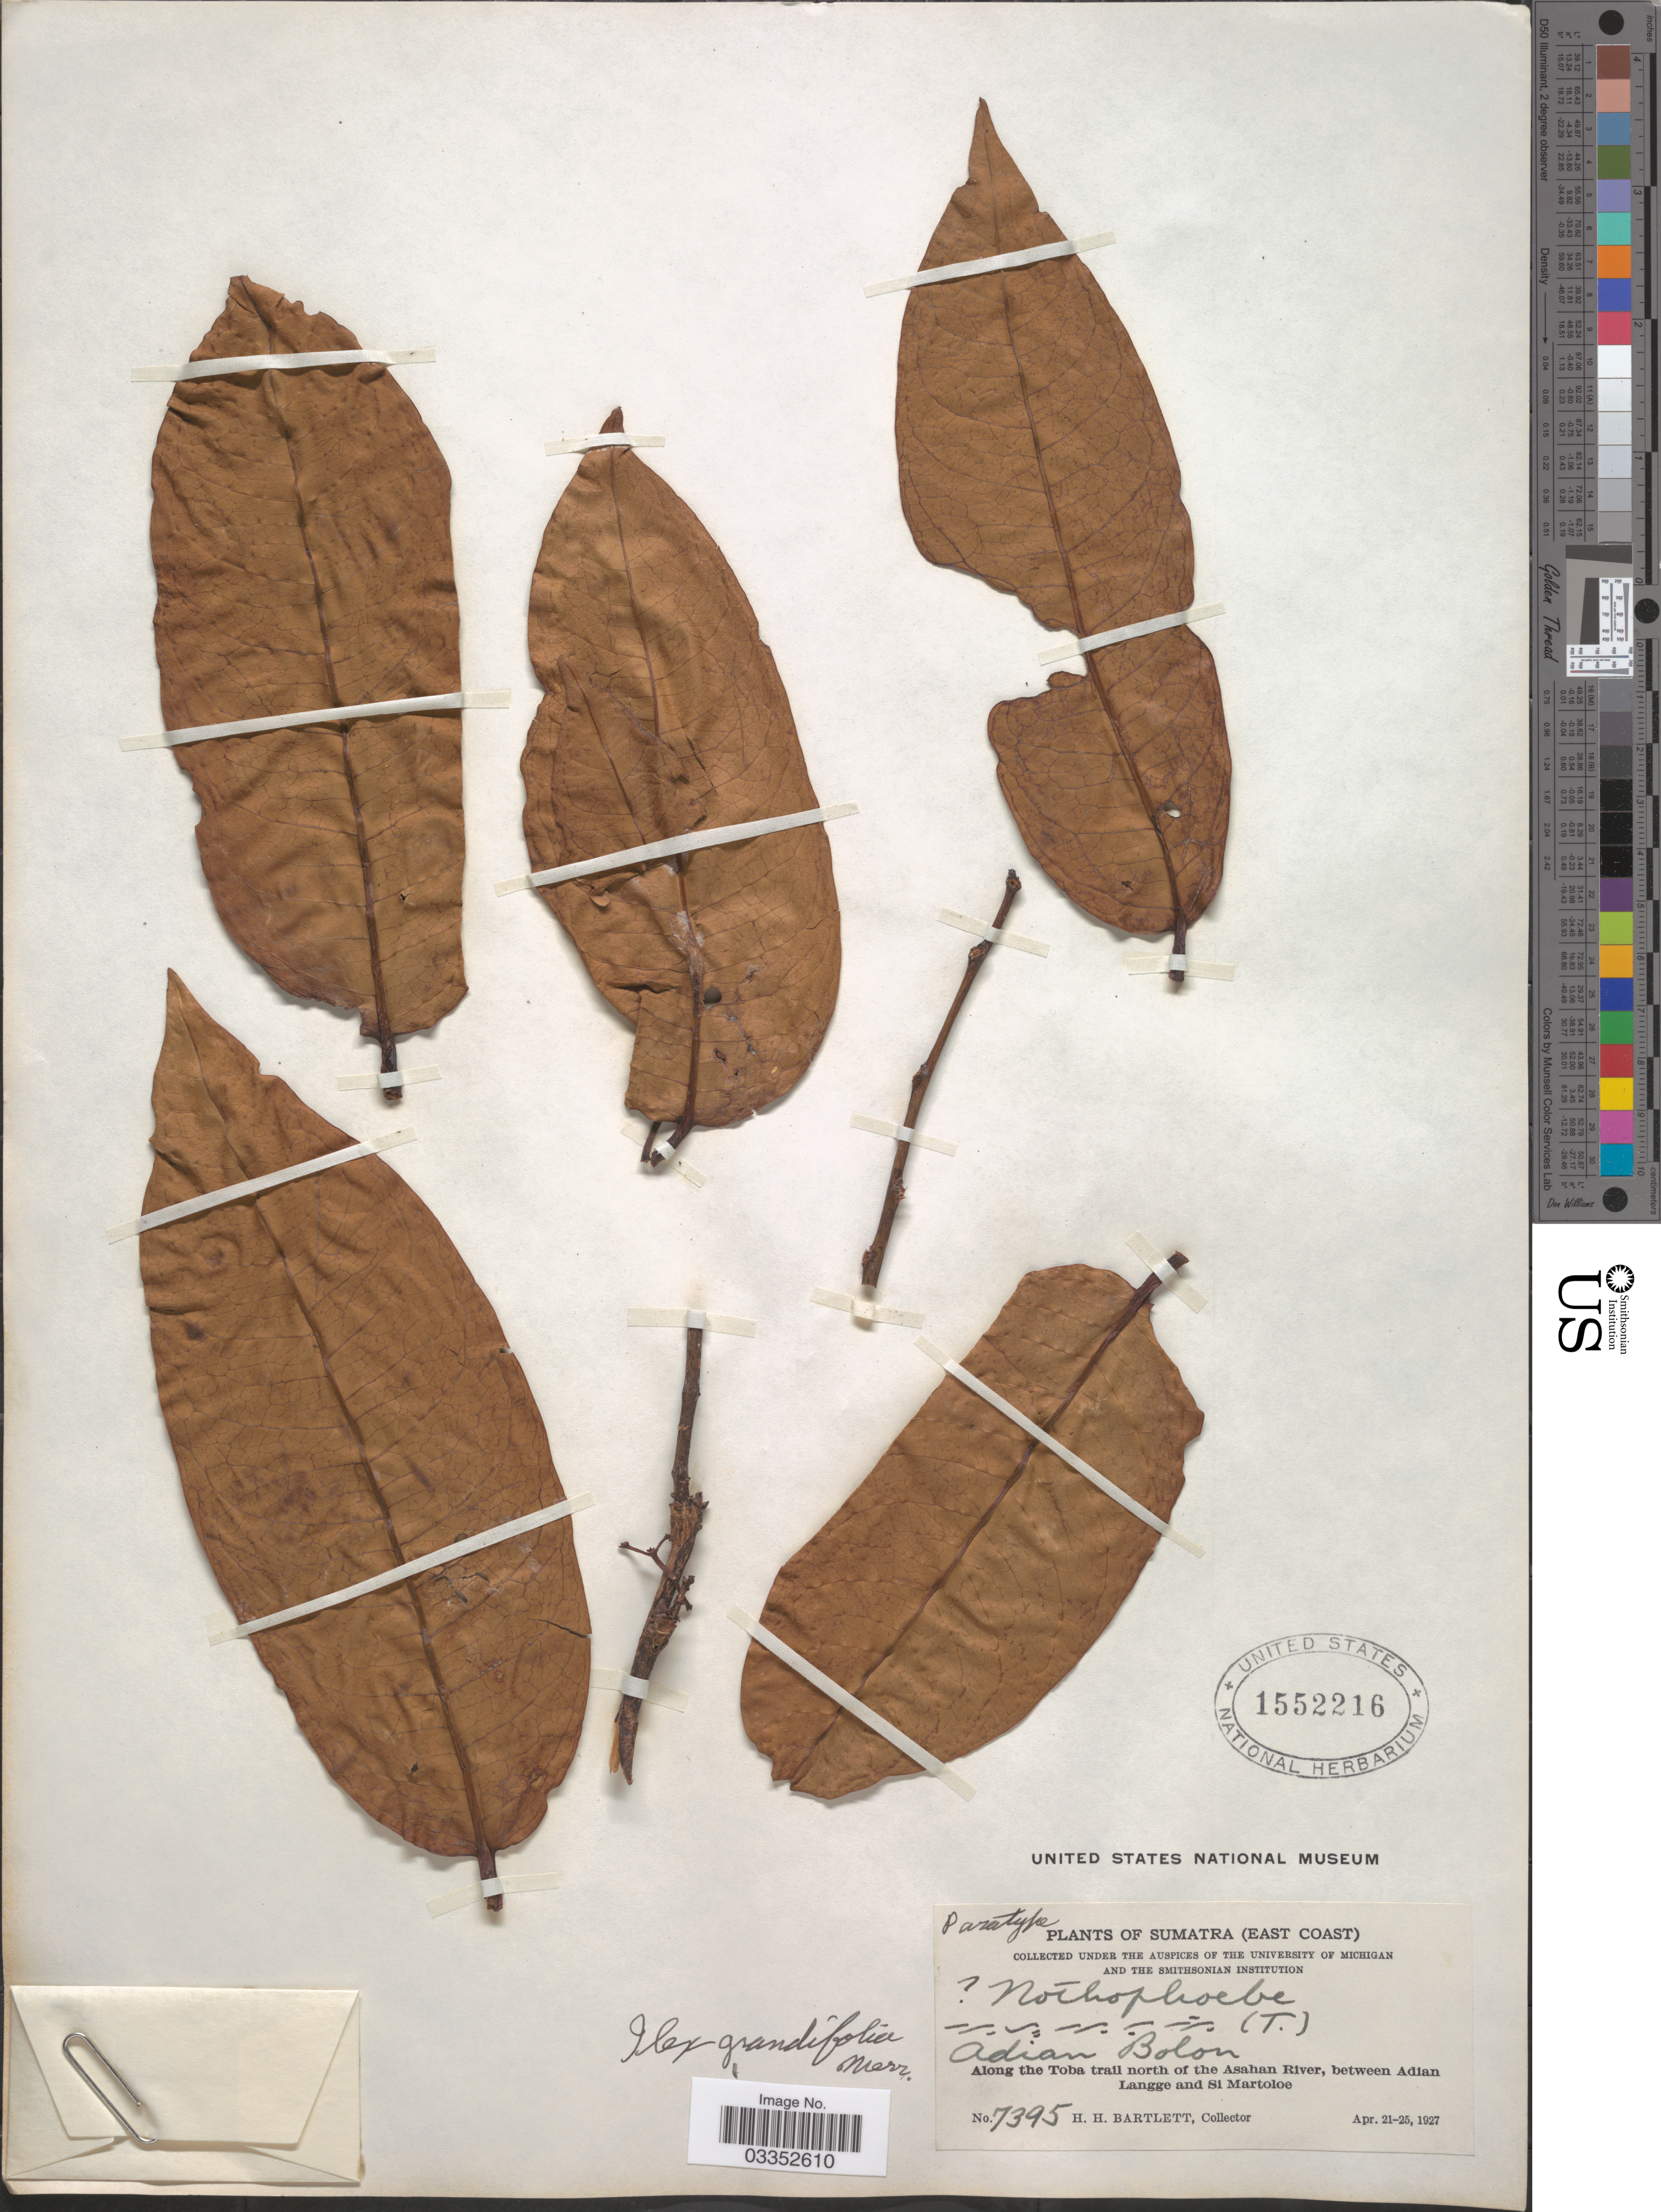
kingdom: Plantae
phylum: Tracheophyta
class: Magnoliopsida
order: Aquifoliales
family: Aquifoliaceae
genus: Ilex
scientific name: Ilex grandifolia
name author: Merr.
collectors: H. H. Bartlett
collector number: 7395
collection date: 1927-04-21/1927-04-25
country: Indonesia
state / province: Sumatra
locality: East Coast. Along the Toba trail north of the Asahan River, between Adian Langge and Si Martoloe.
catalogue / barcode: US 1552216